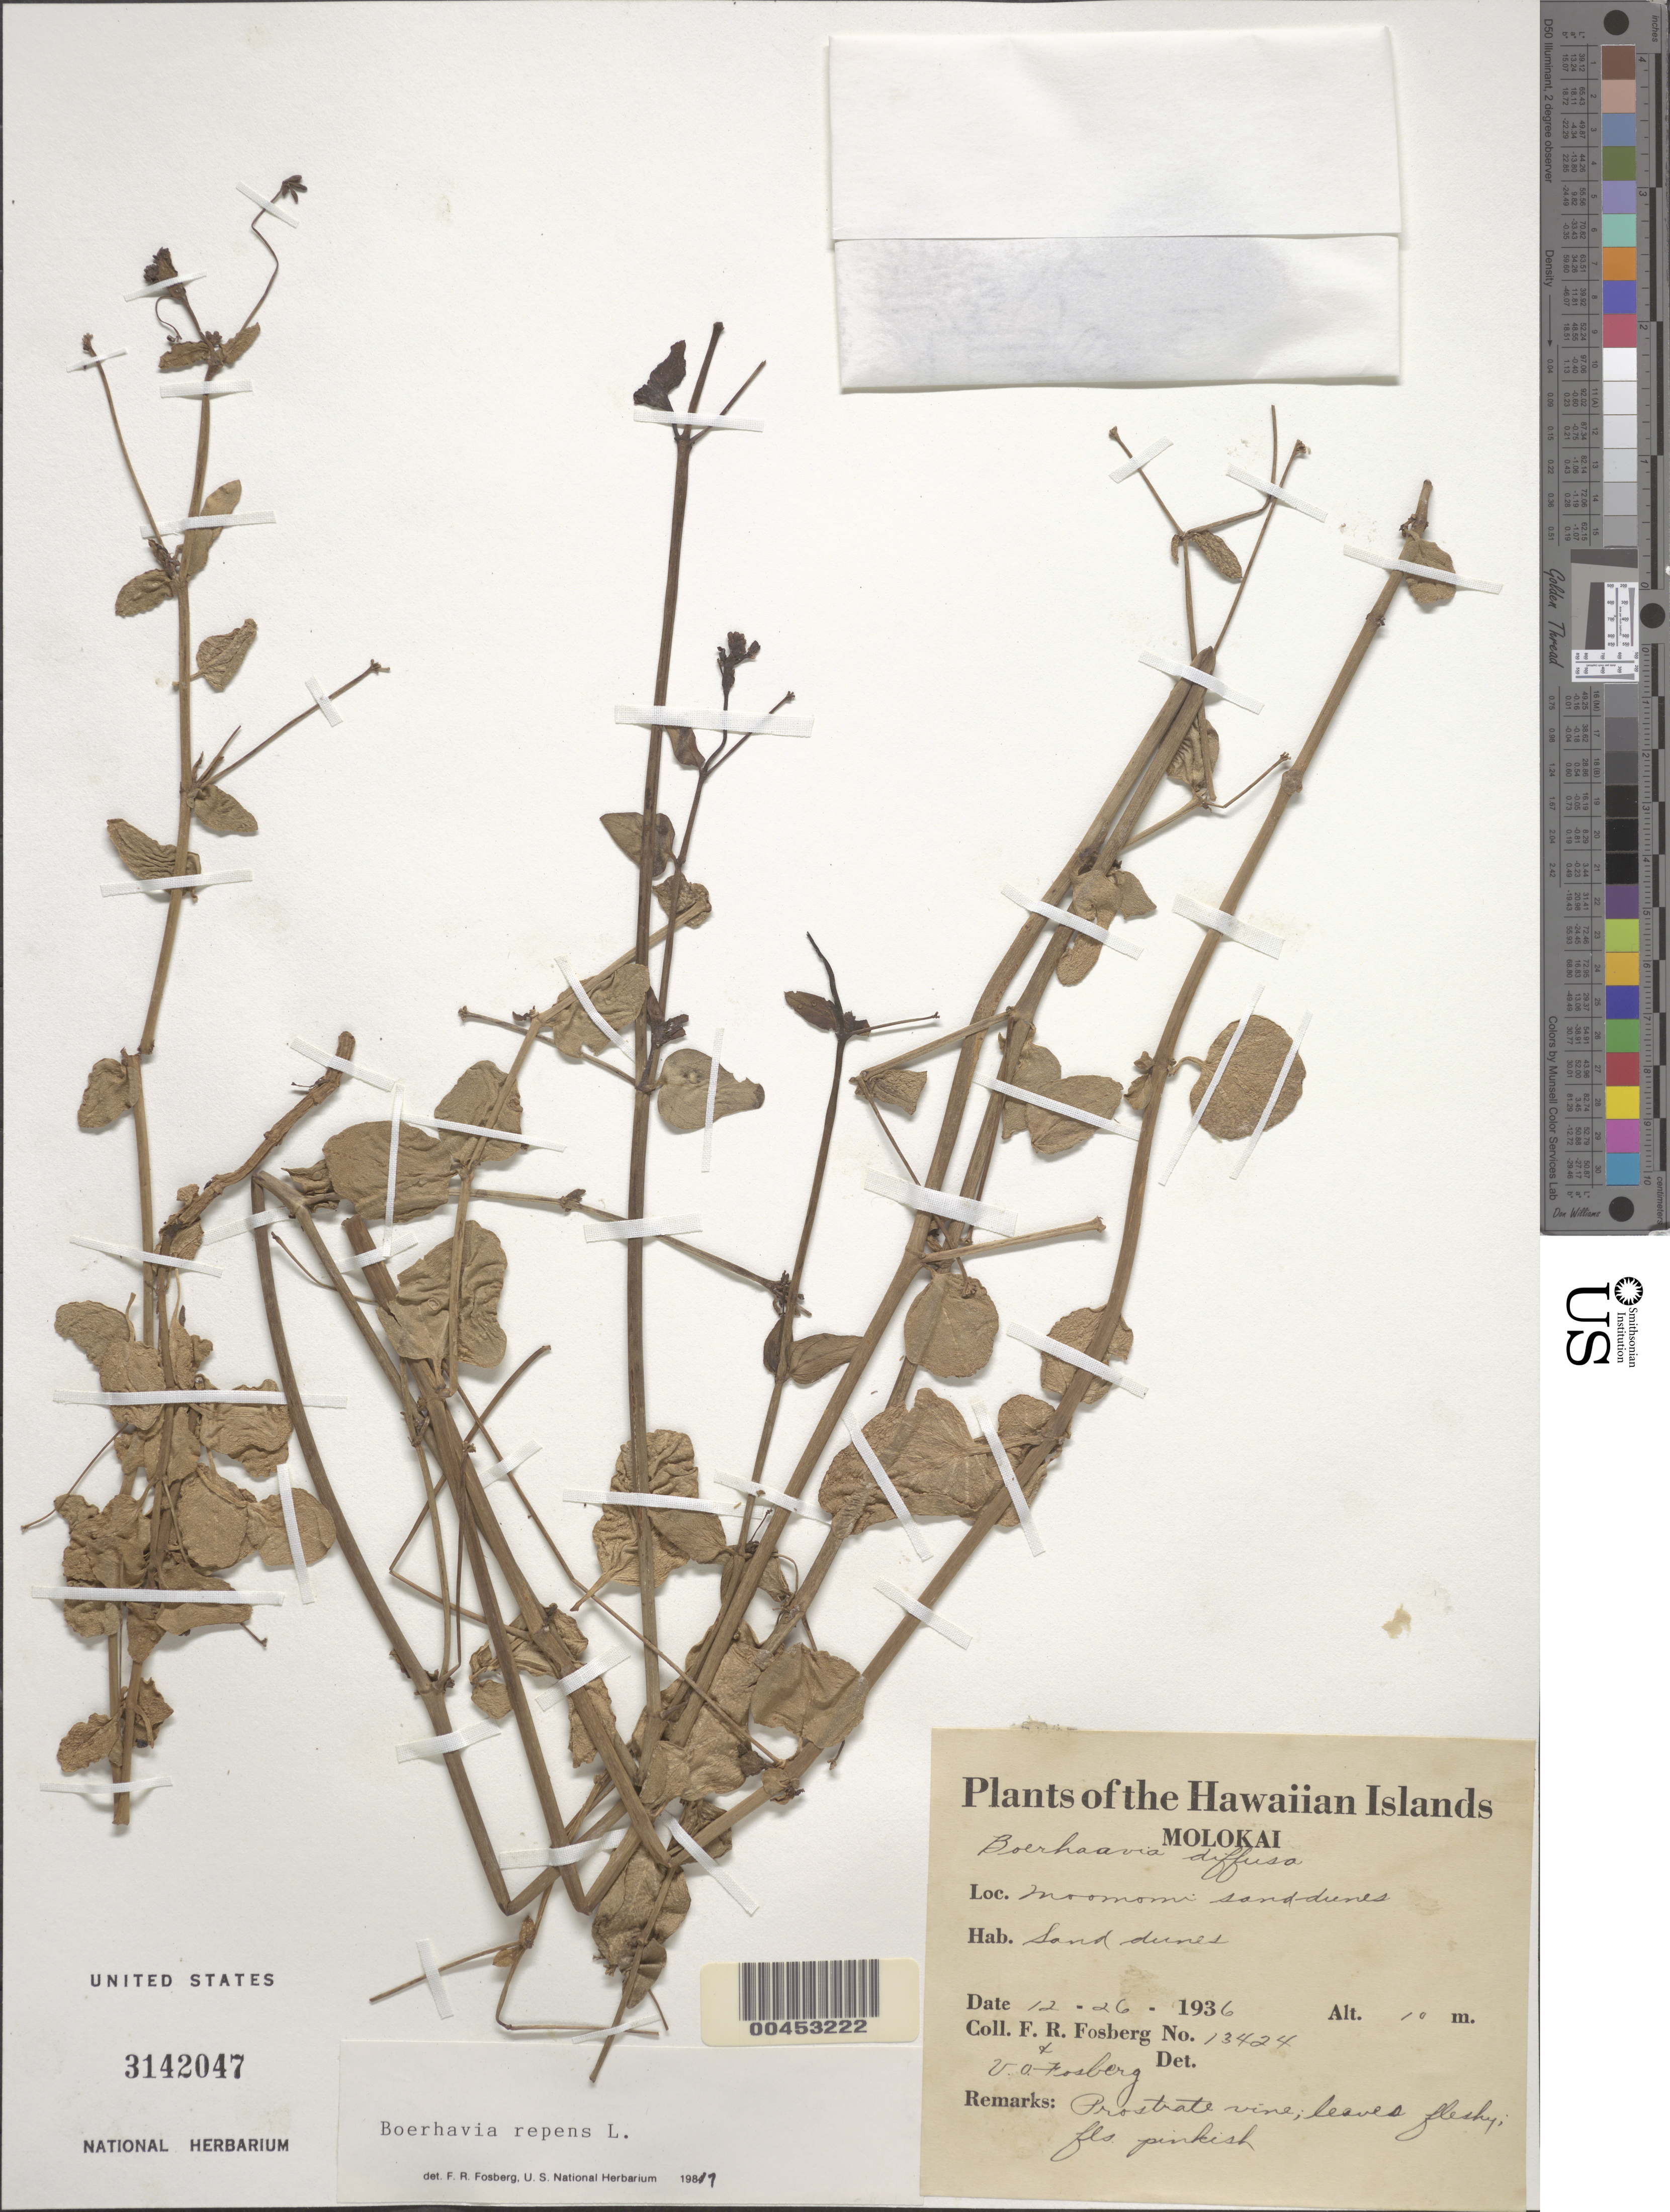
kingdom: Plantae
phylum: Tracheophyta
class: Magnoliopsida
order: Caryophyllales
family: Nyctaginaceae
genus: Boerhavia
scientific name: Boerhavia repens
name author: L.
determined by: Fosberg, F. R.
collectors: F. R. Fosberg & V. O. Fosberg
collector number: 13424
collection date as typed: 26 Dec 1936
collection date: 1936-12-26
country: United States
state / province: Hawaii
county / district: Maui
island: Moloka'i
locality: Moomomi sand dunes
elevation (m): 10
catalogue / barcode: US 3142047